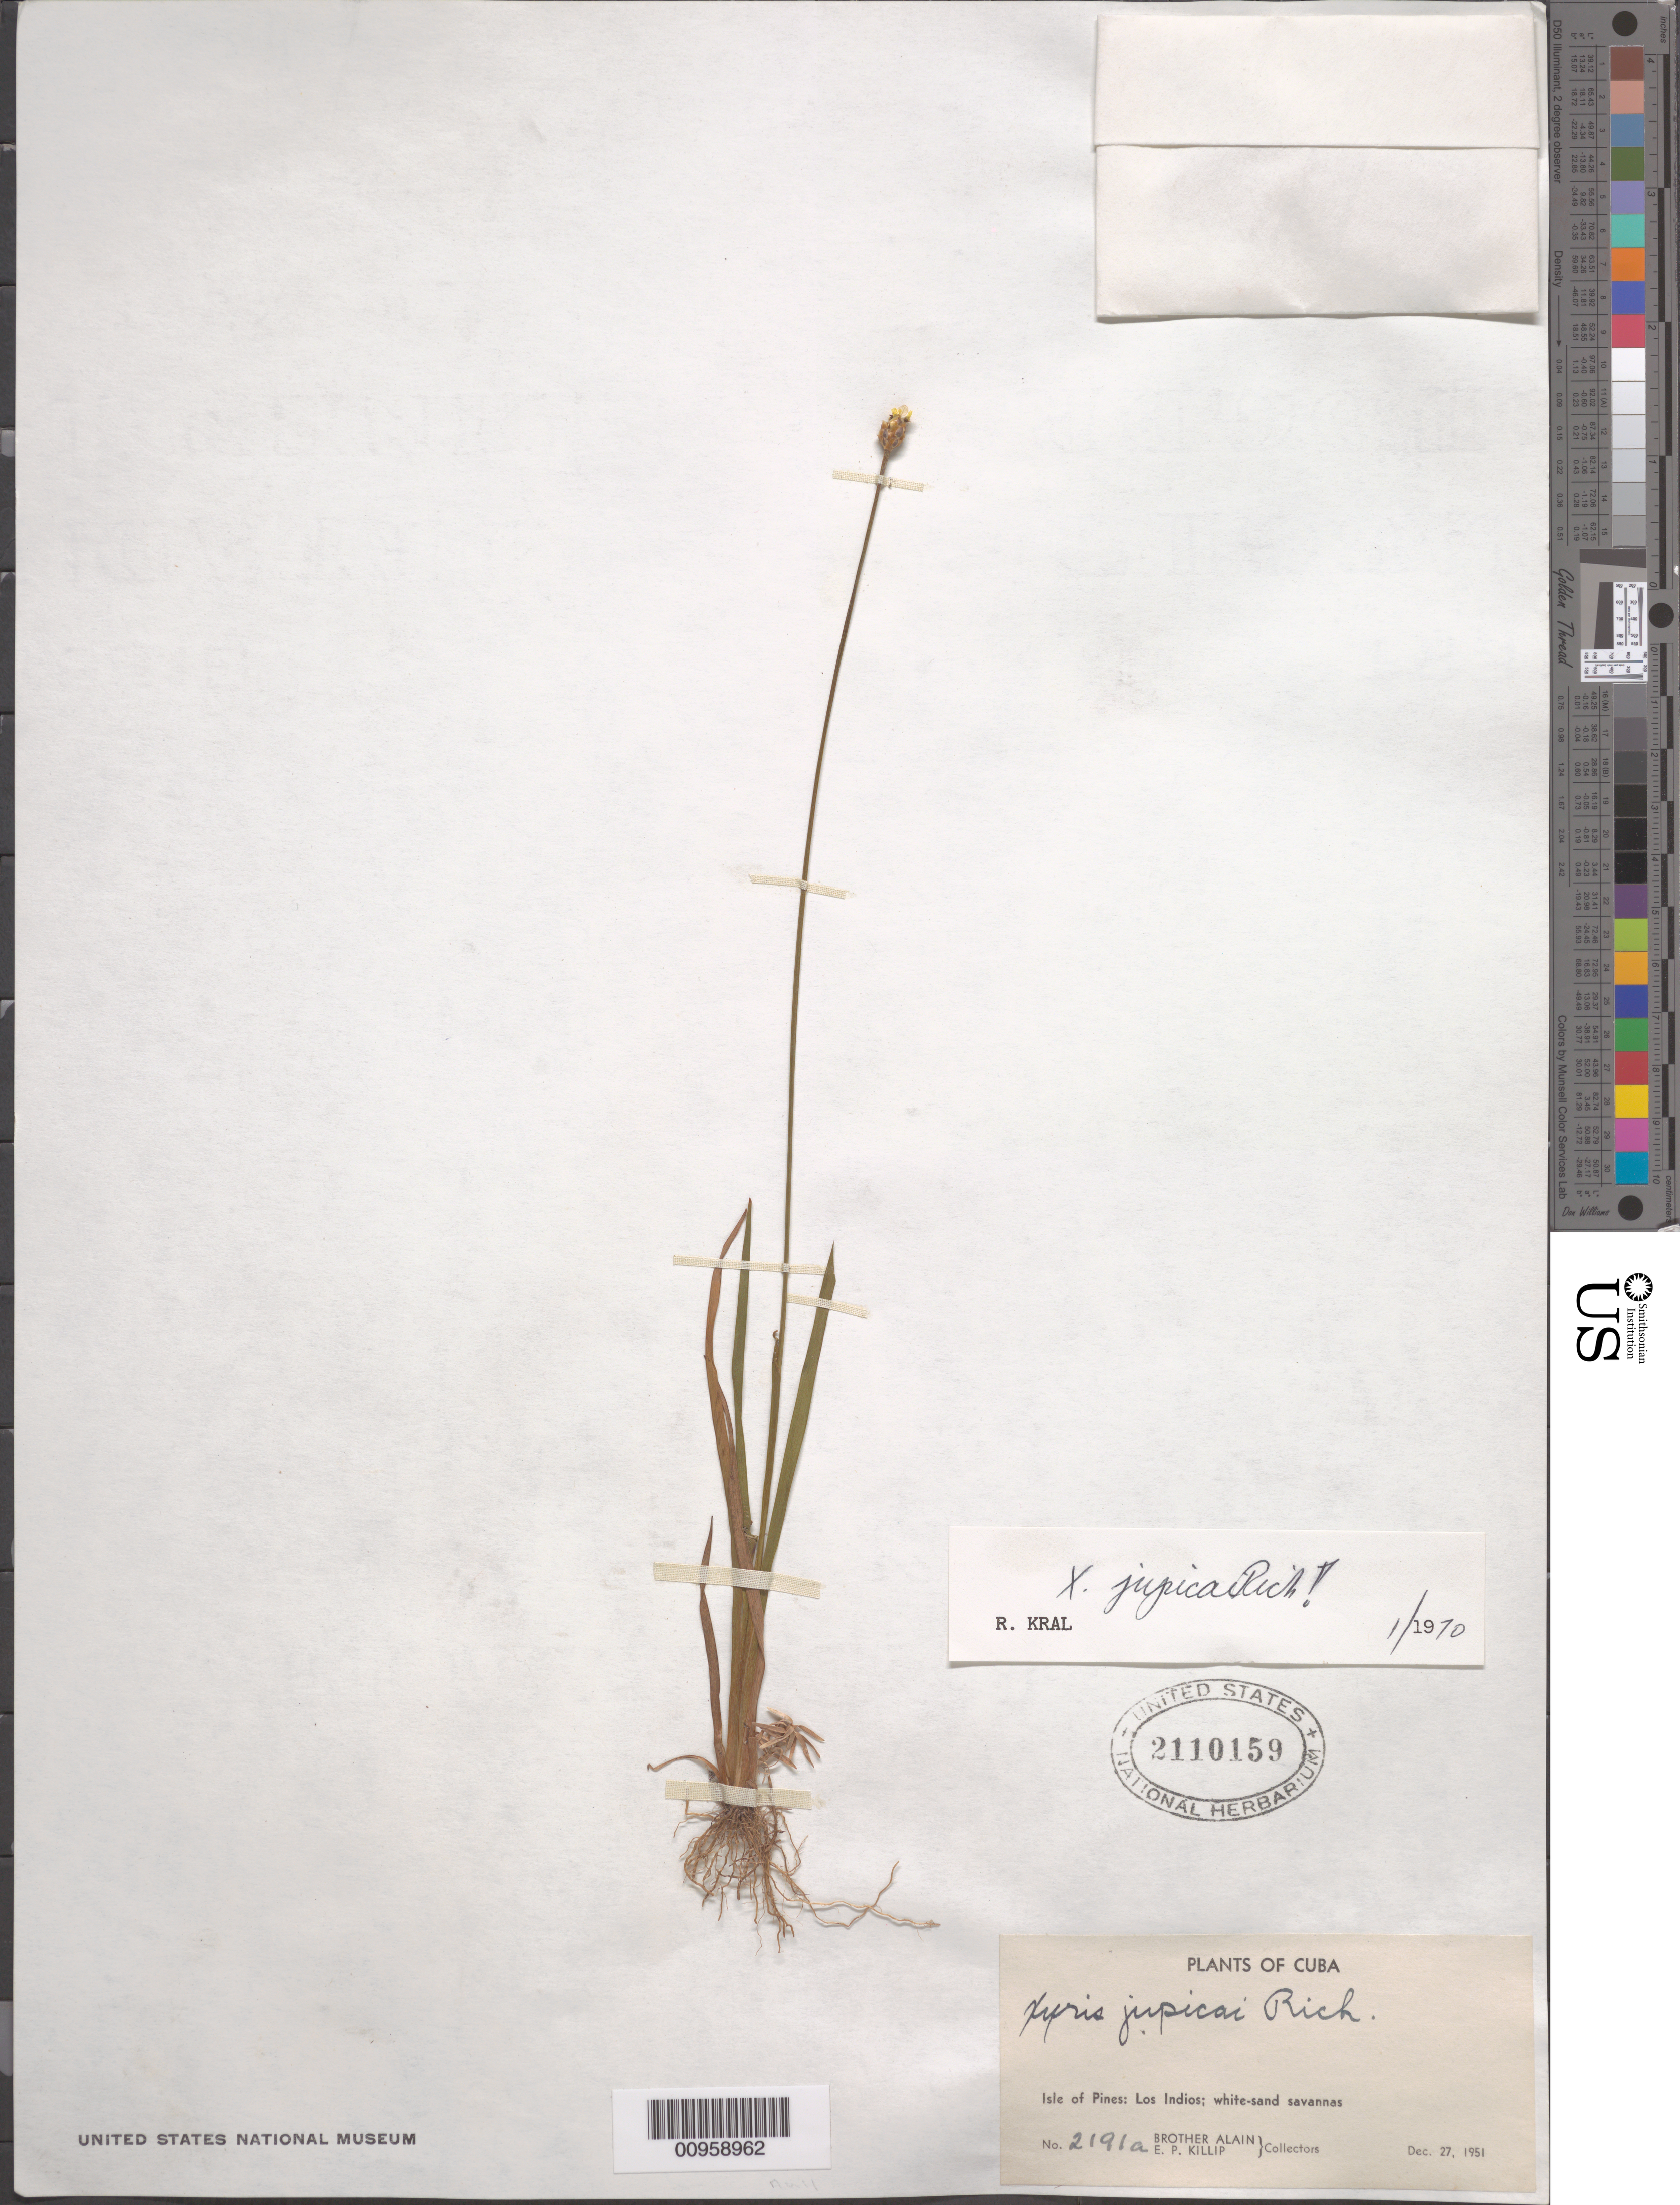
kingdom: Plantae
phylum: Tracheophyta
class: Liliopsida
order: Poales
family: Xyridaceae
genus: Xyris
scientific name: Xyris jupicai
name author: Rich.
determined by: Kral, Robert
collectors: A. H. Liogier & E. P. Killip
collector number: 2191A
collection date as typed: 27 Dec 1951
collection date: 1951-12-27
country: Cuba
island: Isla de la Juventud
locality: Los Indios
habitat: White-sand savannas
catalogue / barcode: US 2110159